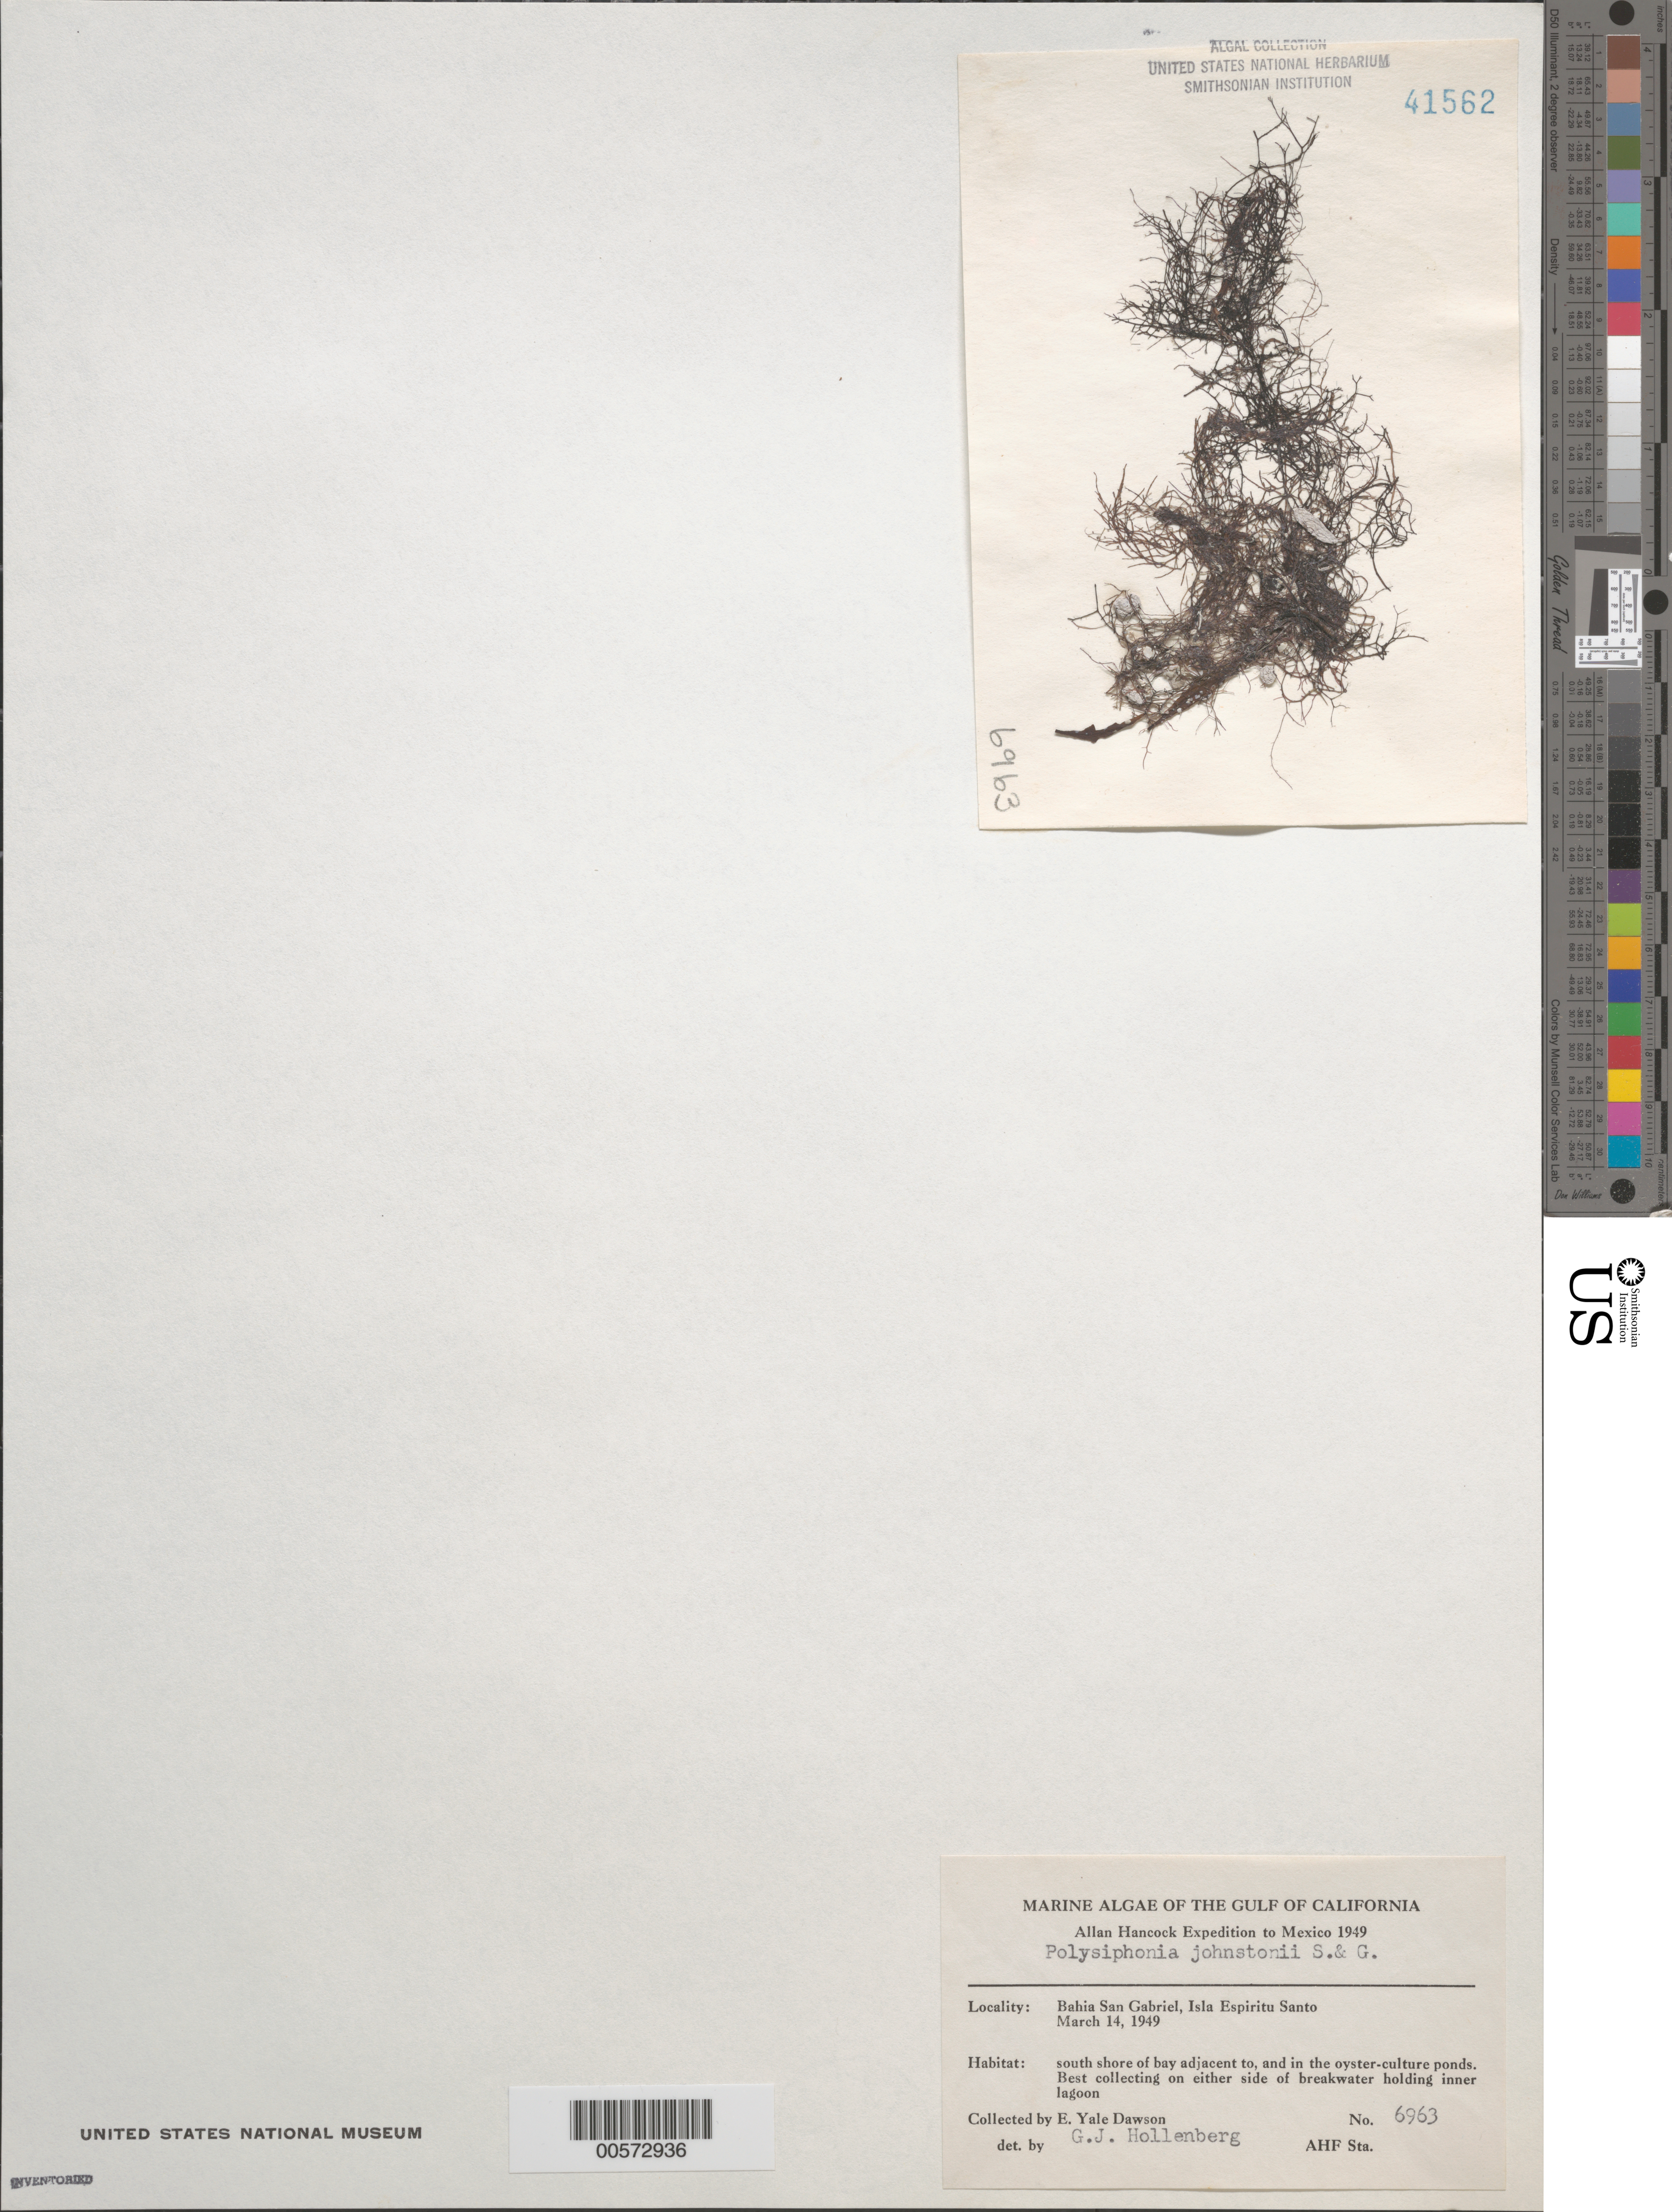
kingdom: Plantae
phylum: Rhodophyta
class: Florideophyceae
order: Ceramiales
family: Rhodomelaceae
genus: Melanothamnus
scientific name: Melanothamnus johnstonii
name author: (Setchell & N.L. Gardner) Diaz-Tapia & Maggs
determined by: Algae name updating Project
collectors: E. Y. Dawson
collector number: EYD 6963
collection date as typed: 14 Mar 1949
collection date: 1949-03-14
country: Mexico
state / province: Baja California Sur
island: Isla Espiritu Santo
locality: Bahia San Gabriel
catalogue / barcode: US 41562